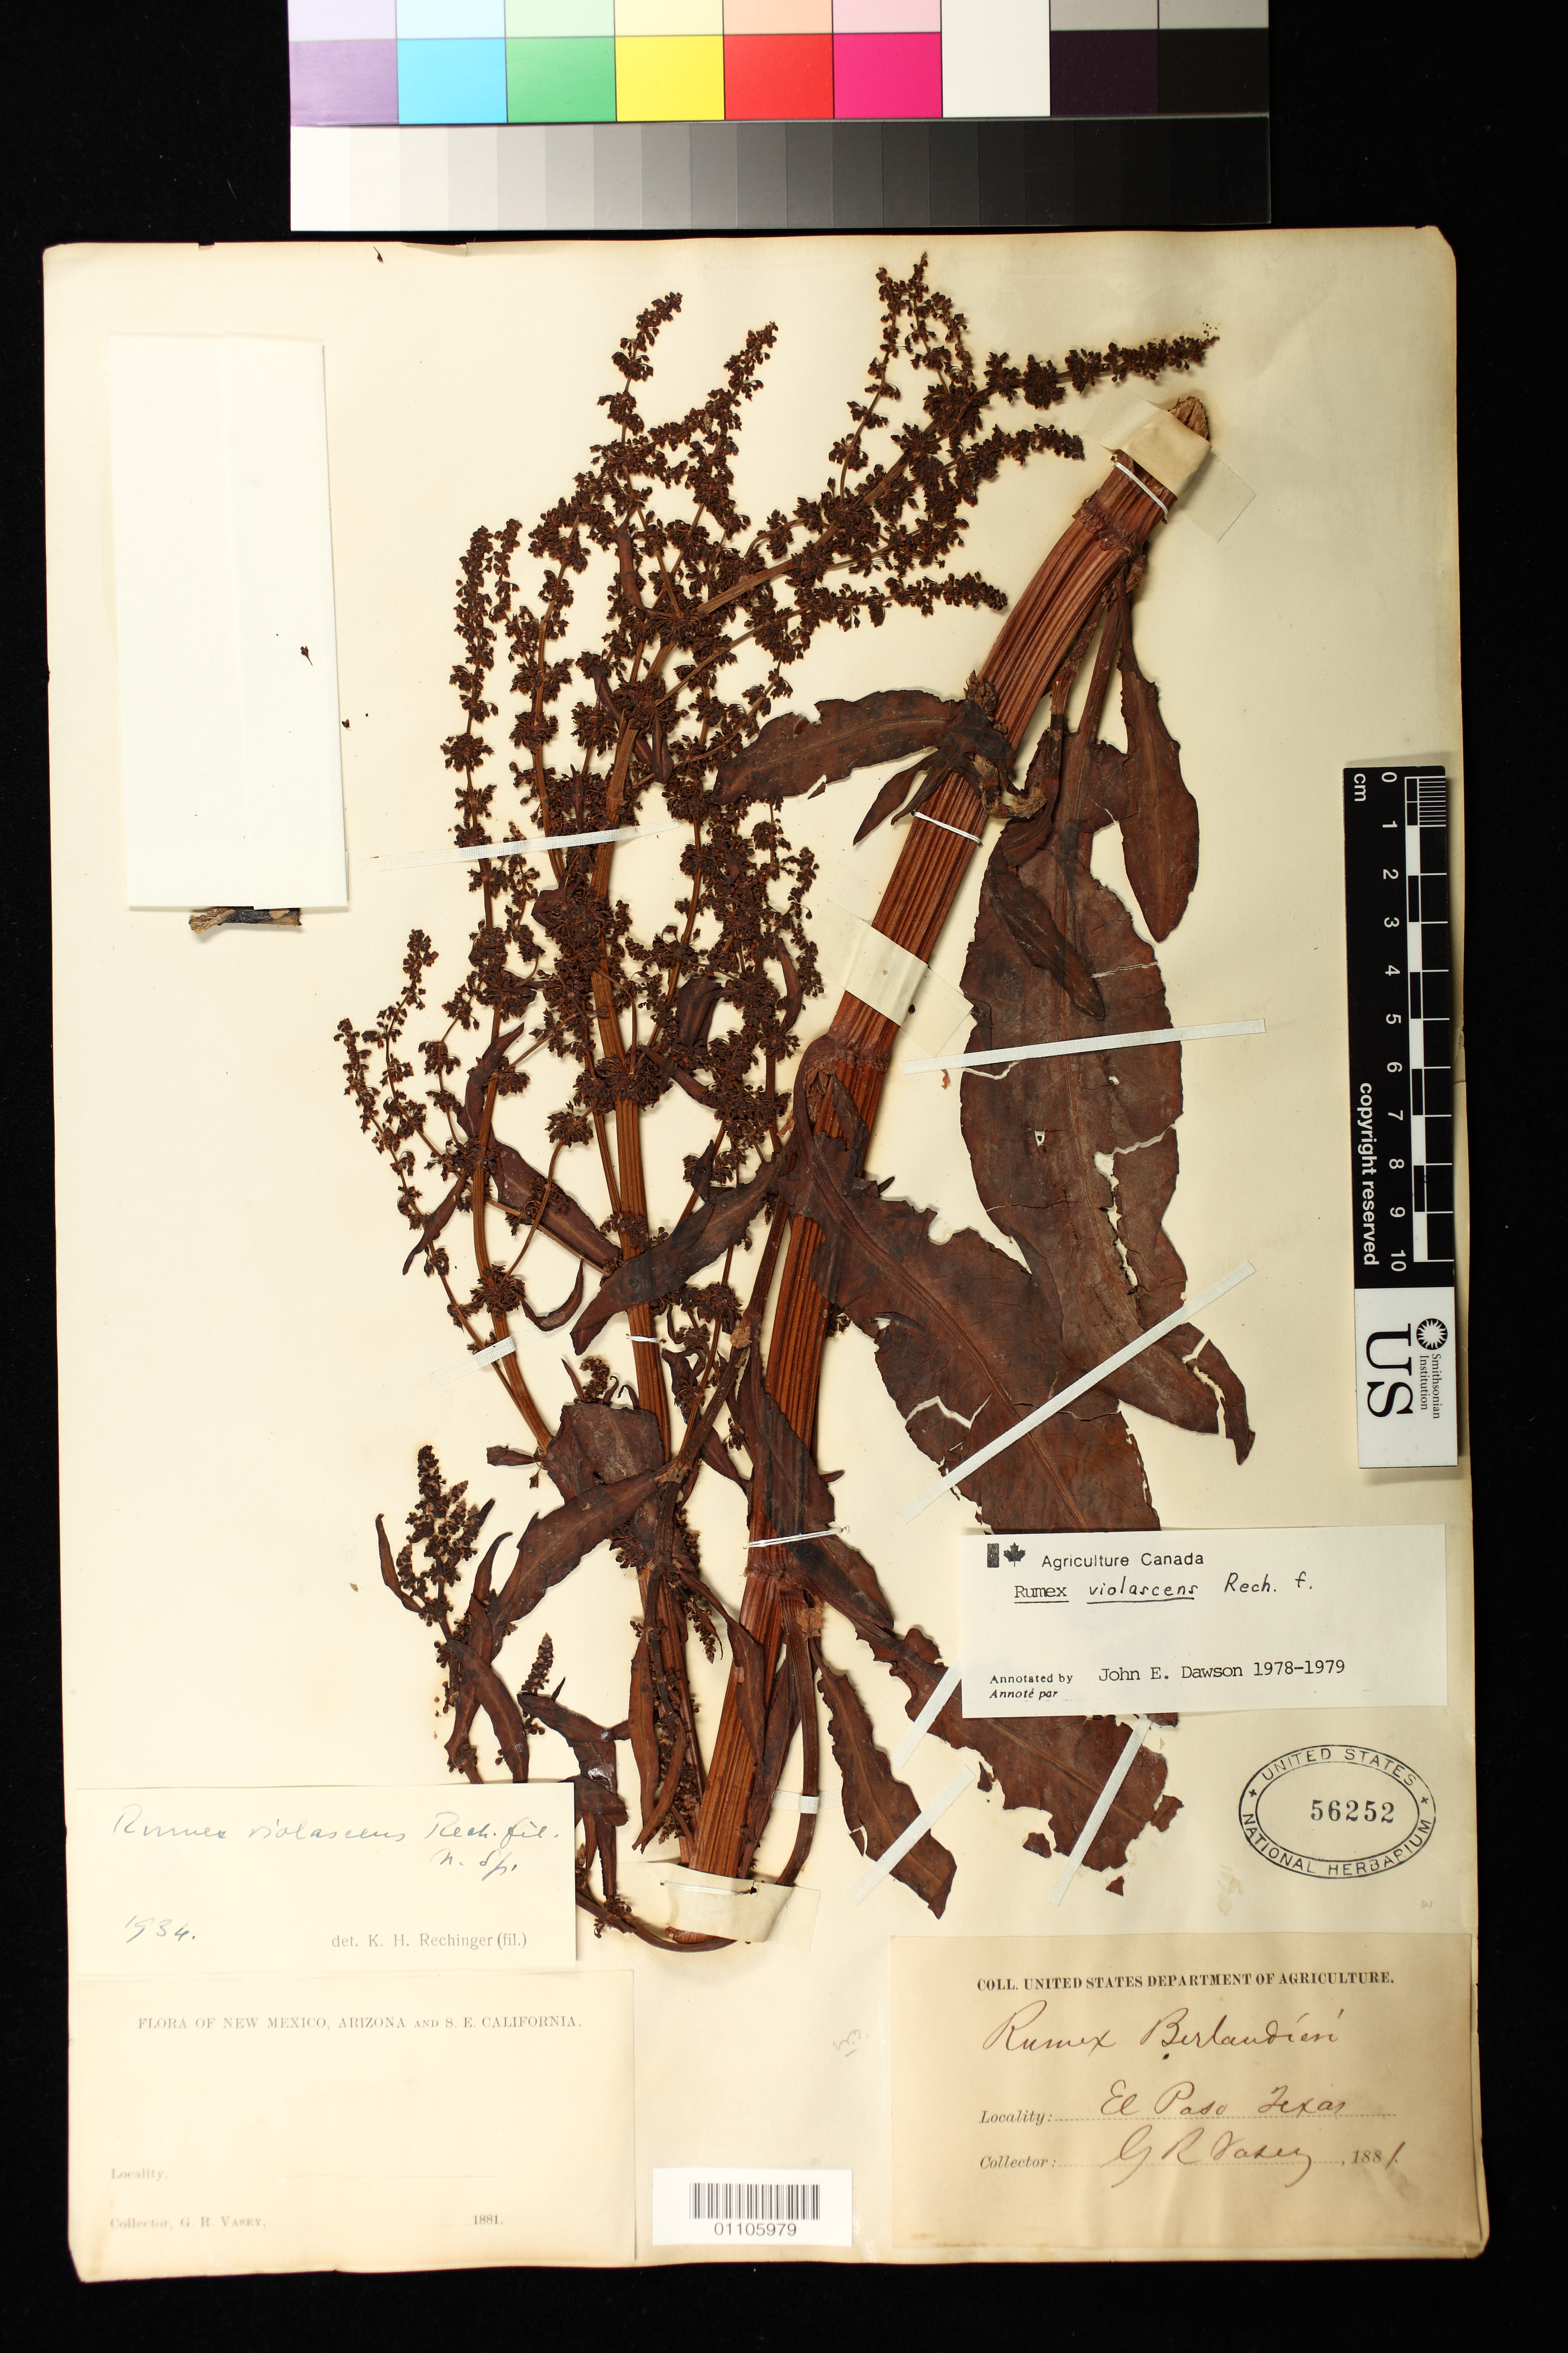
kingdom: Plantae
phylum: Tracheophyta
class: Magnoliopsida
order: Caryophyllales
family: Polygonaceae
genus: Rumex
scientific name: Rumex violascens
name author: Rech. f.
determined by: Rechinger, K. H.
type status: Syntype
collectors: G. R. Vasey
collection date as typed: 1881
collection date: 1881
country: United States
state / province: Texas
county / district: El Paso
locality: El Paso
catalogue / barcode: US 56252